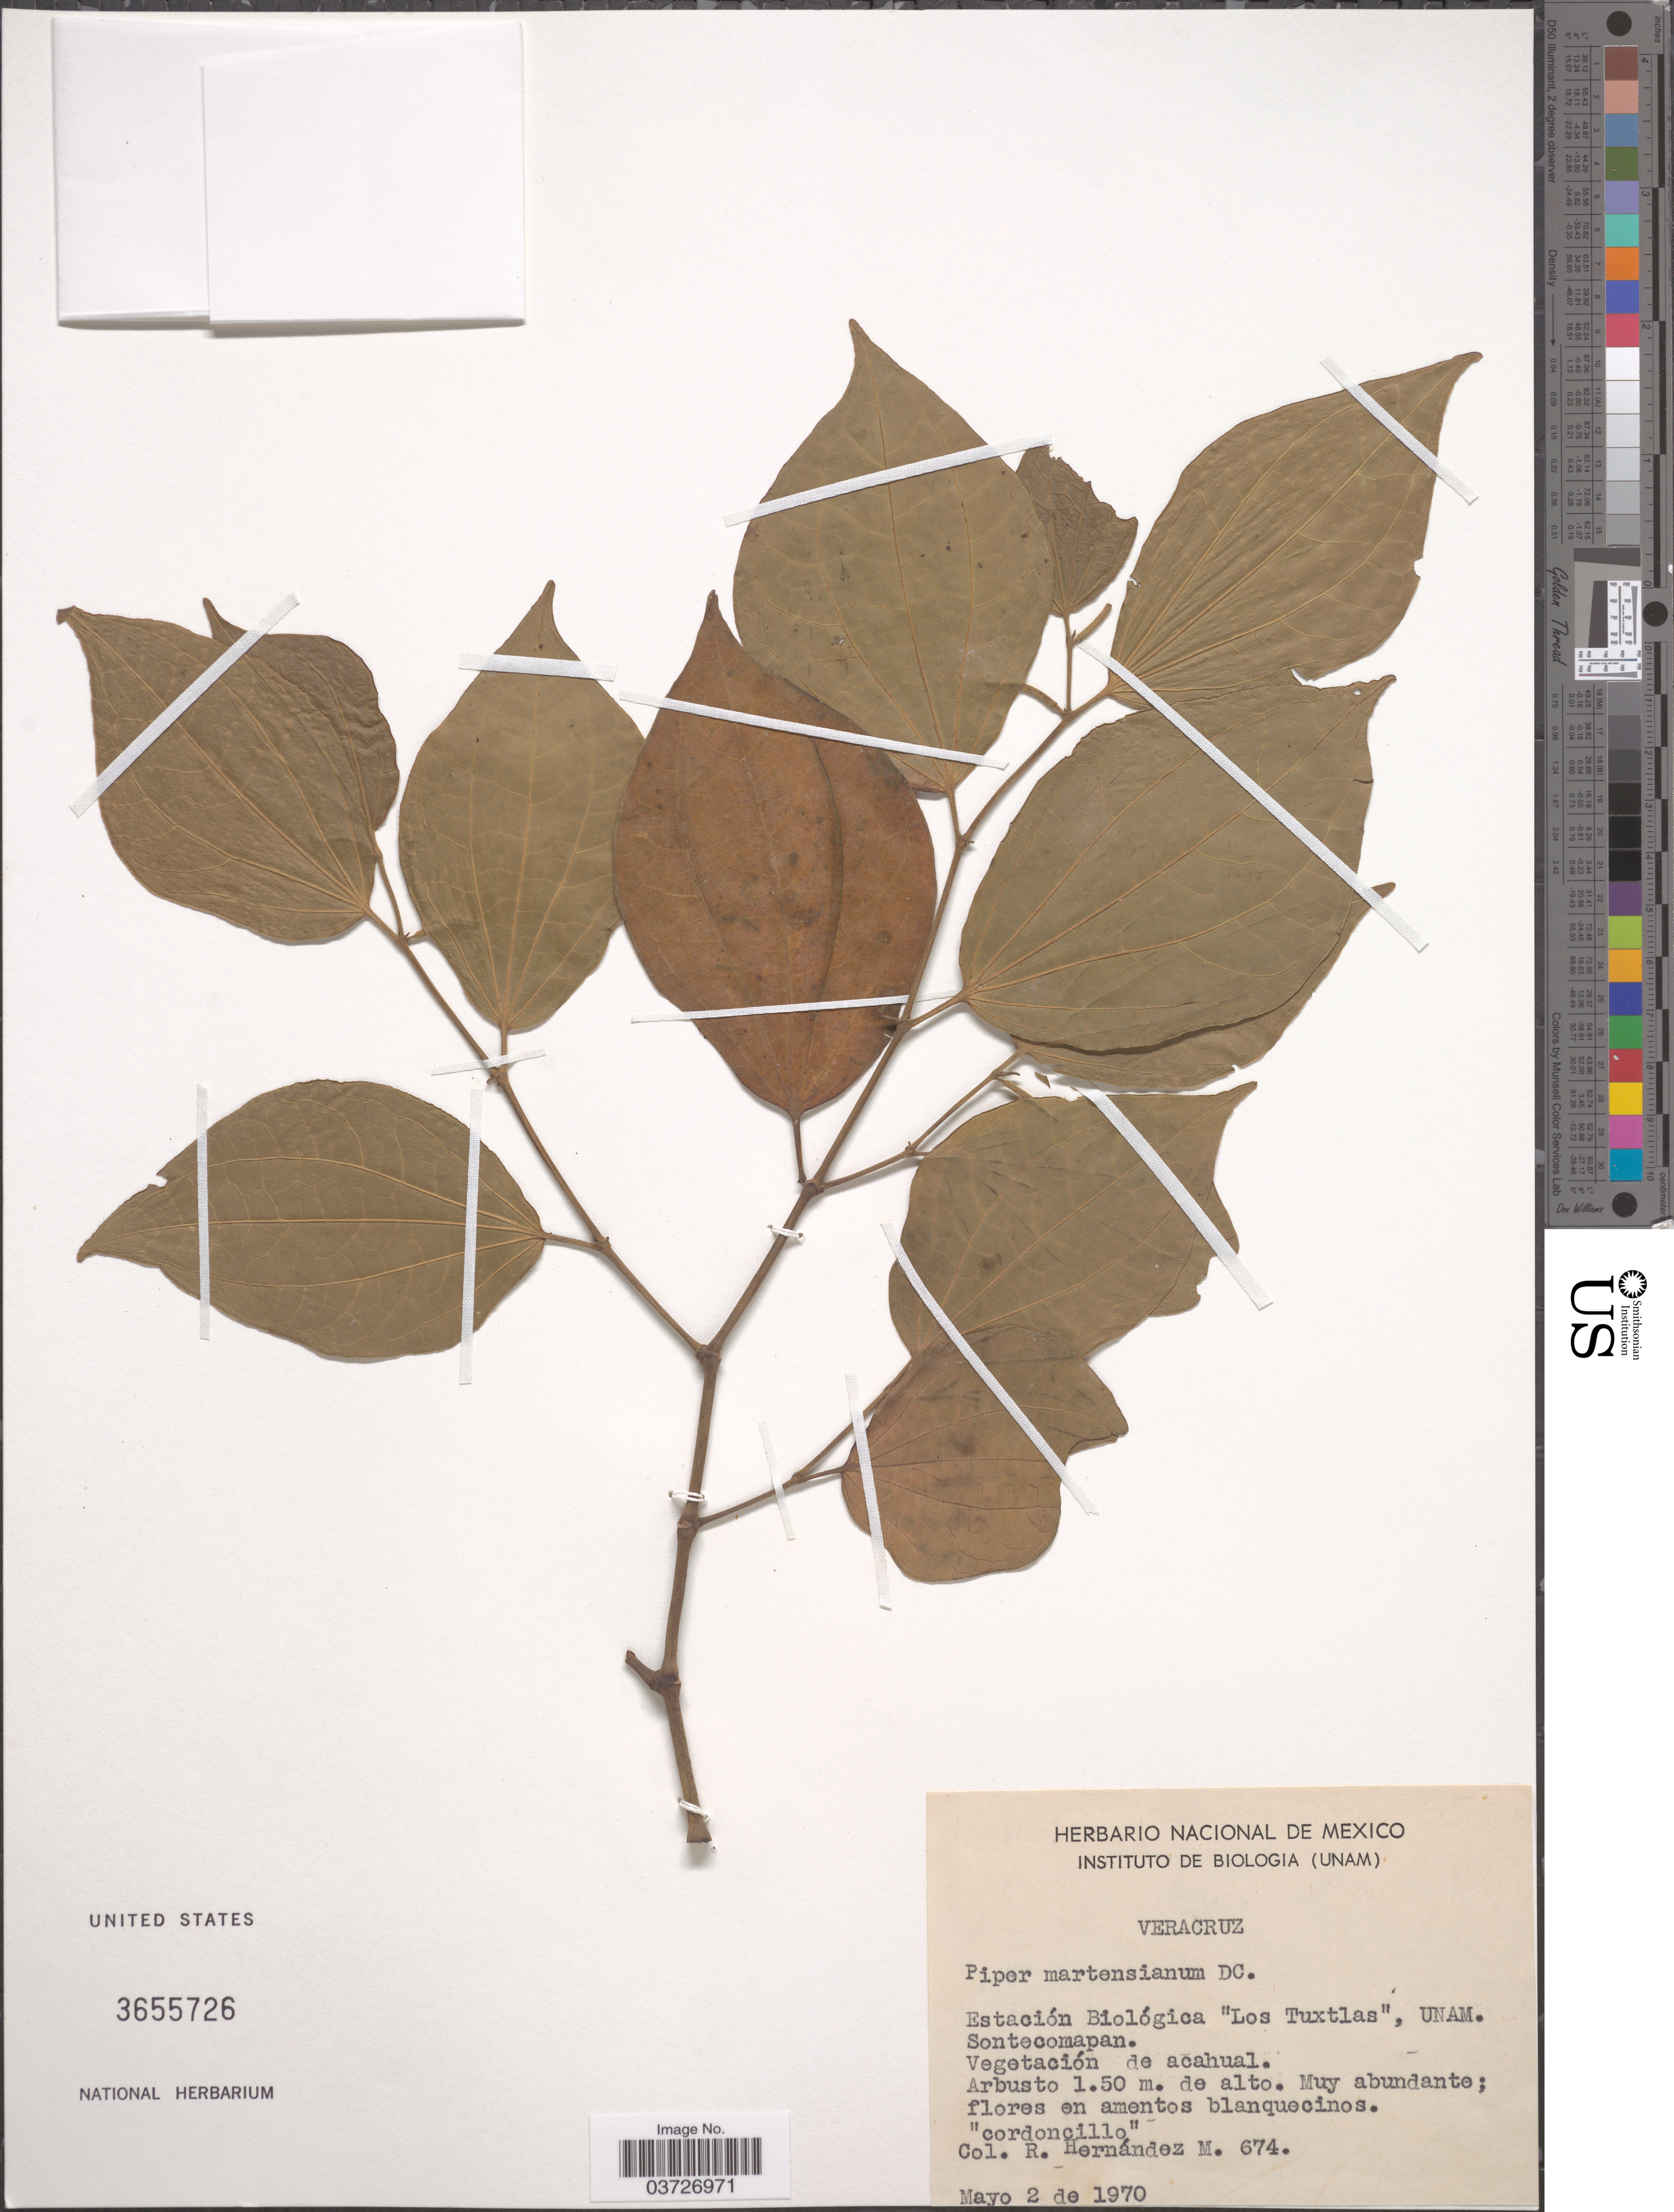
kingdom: Plantae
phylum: Tracheophyta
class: Magnoliopsida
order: Piperales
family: Piperaceae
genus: Piper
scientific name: Piper martensianum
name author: C. DC.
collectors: R. Hernández M.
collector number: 674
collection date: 1970-05-02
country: Mexico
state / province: Veracruz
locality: Veracruz. Estación Biológica "Los Tuxtlas", UNAM. Sontecomapan.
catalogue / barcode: US 3655726